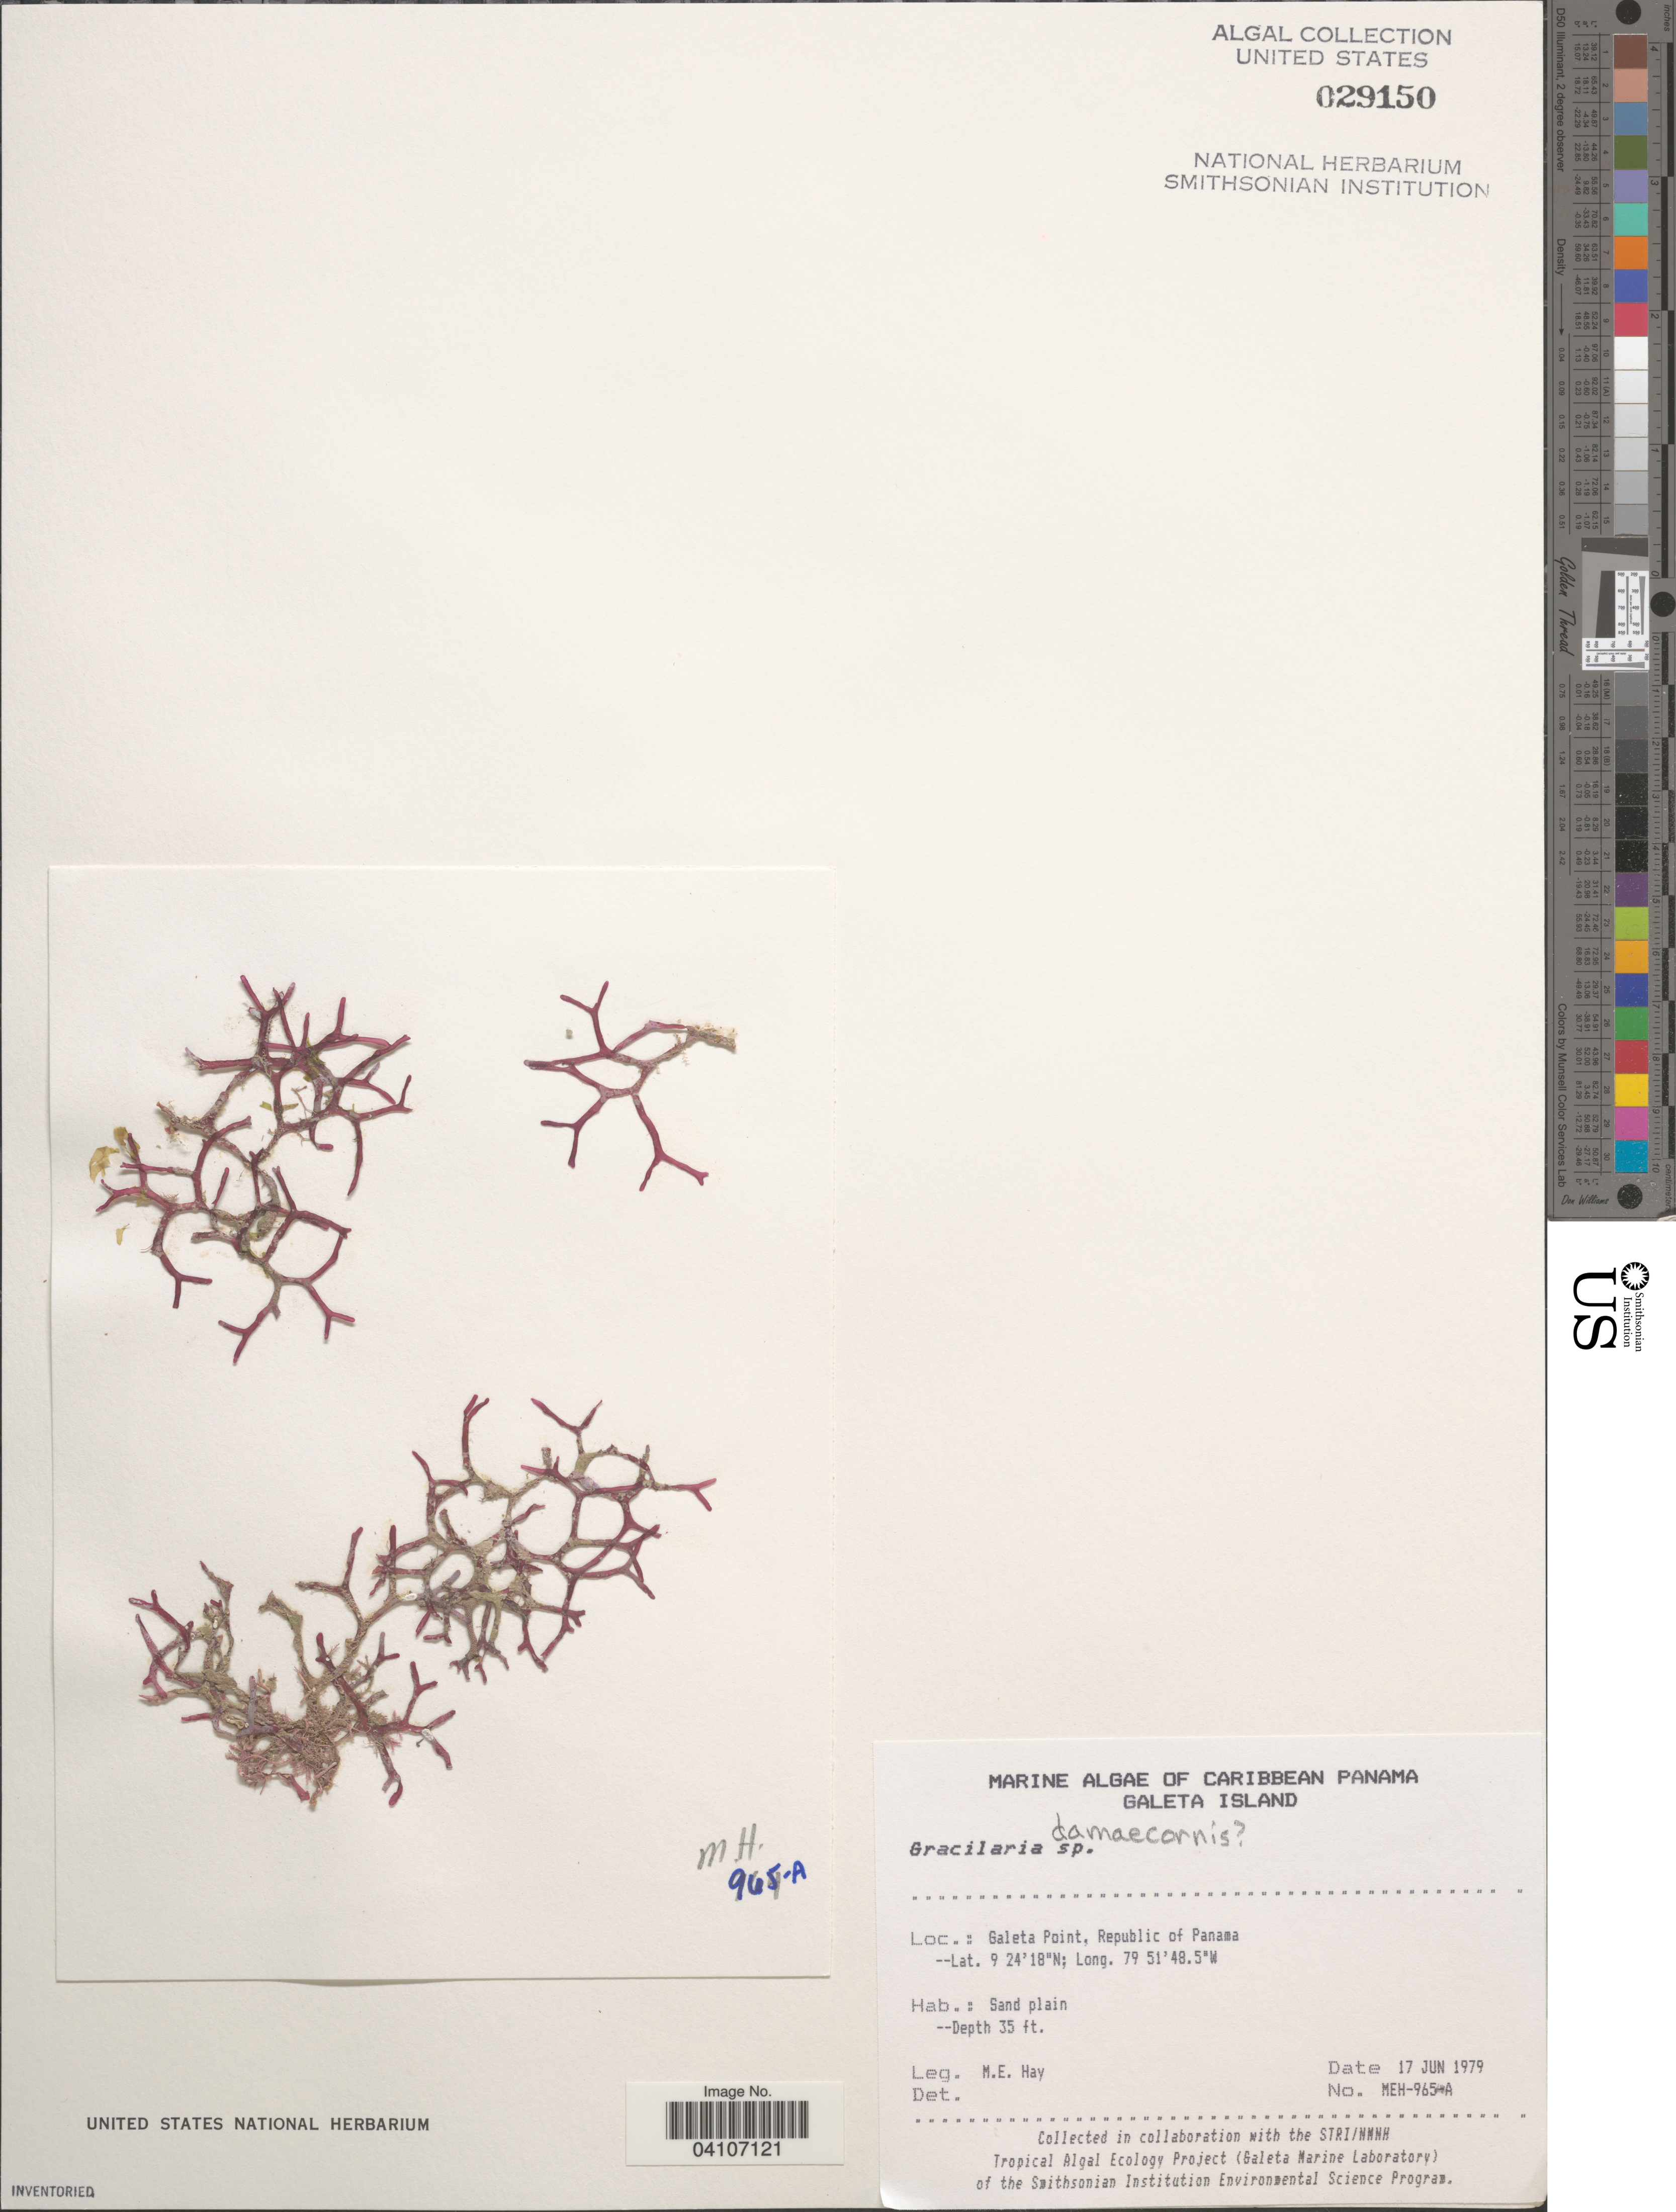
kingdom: Plantae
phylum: Rhodophyta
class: Florideophyceae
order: Gracilariales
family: Gracilariaceae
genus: Gracilaria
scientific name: Gracilaria damaecornis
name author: J. Agardh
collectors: M. E. Hay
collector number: MEH-965-A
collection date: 1979-06-17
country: Panama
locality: Galeta Point.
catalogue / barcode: US 29150